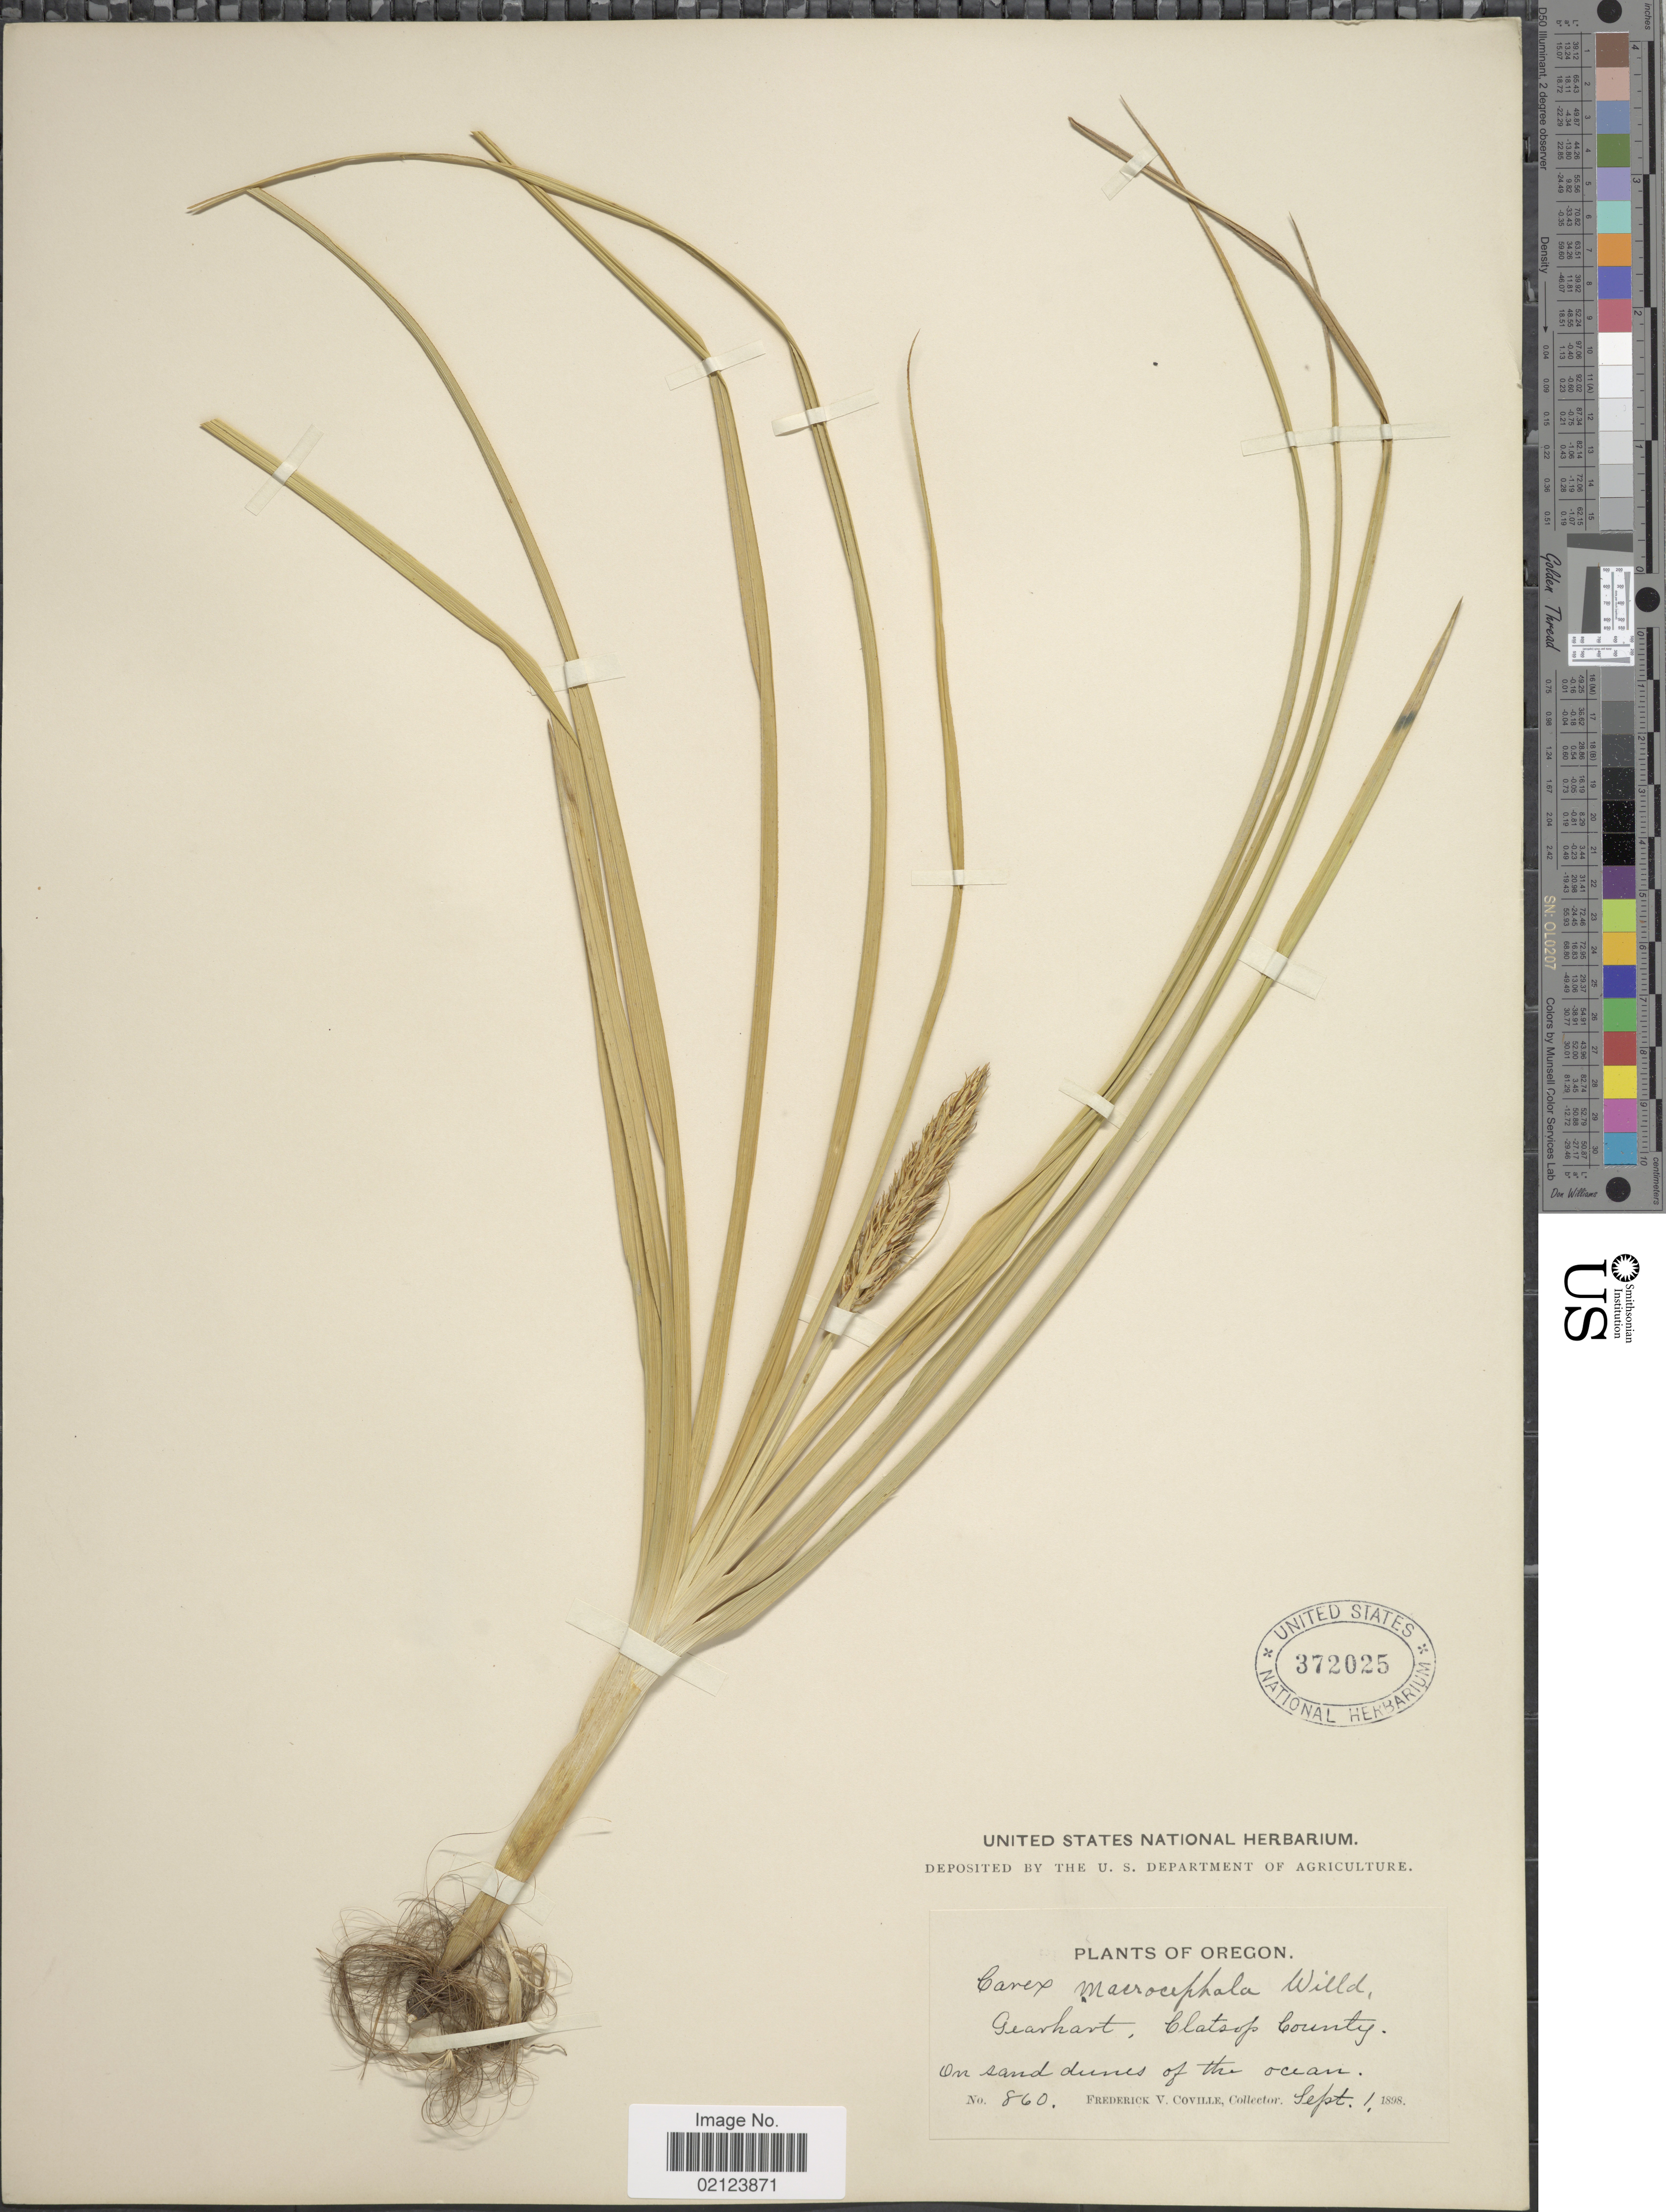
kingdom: Plantae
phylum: Tracheophyta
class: Liliopsida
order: Poales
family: Cyperaceae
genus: Carex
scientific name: Carex macrocephala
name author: Willd. ex Spreng.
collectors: F. V. Coville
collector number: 860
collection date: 1898-09-01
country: United States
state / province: Oregon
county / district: Clatsop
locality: Gearhart, Clatsop County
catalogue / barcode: US 372025